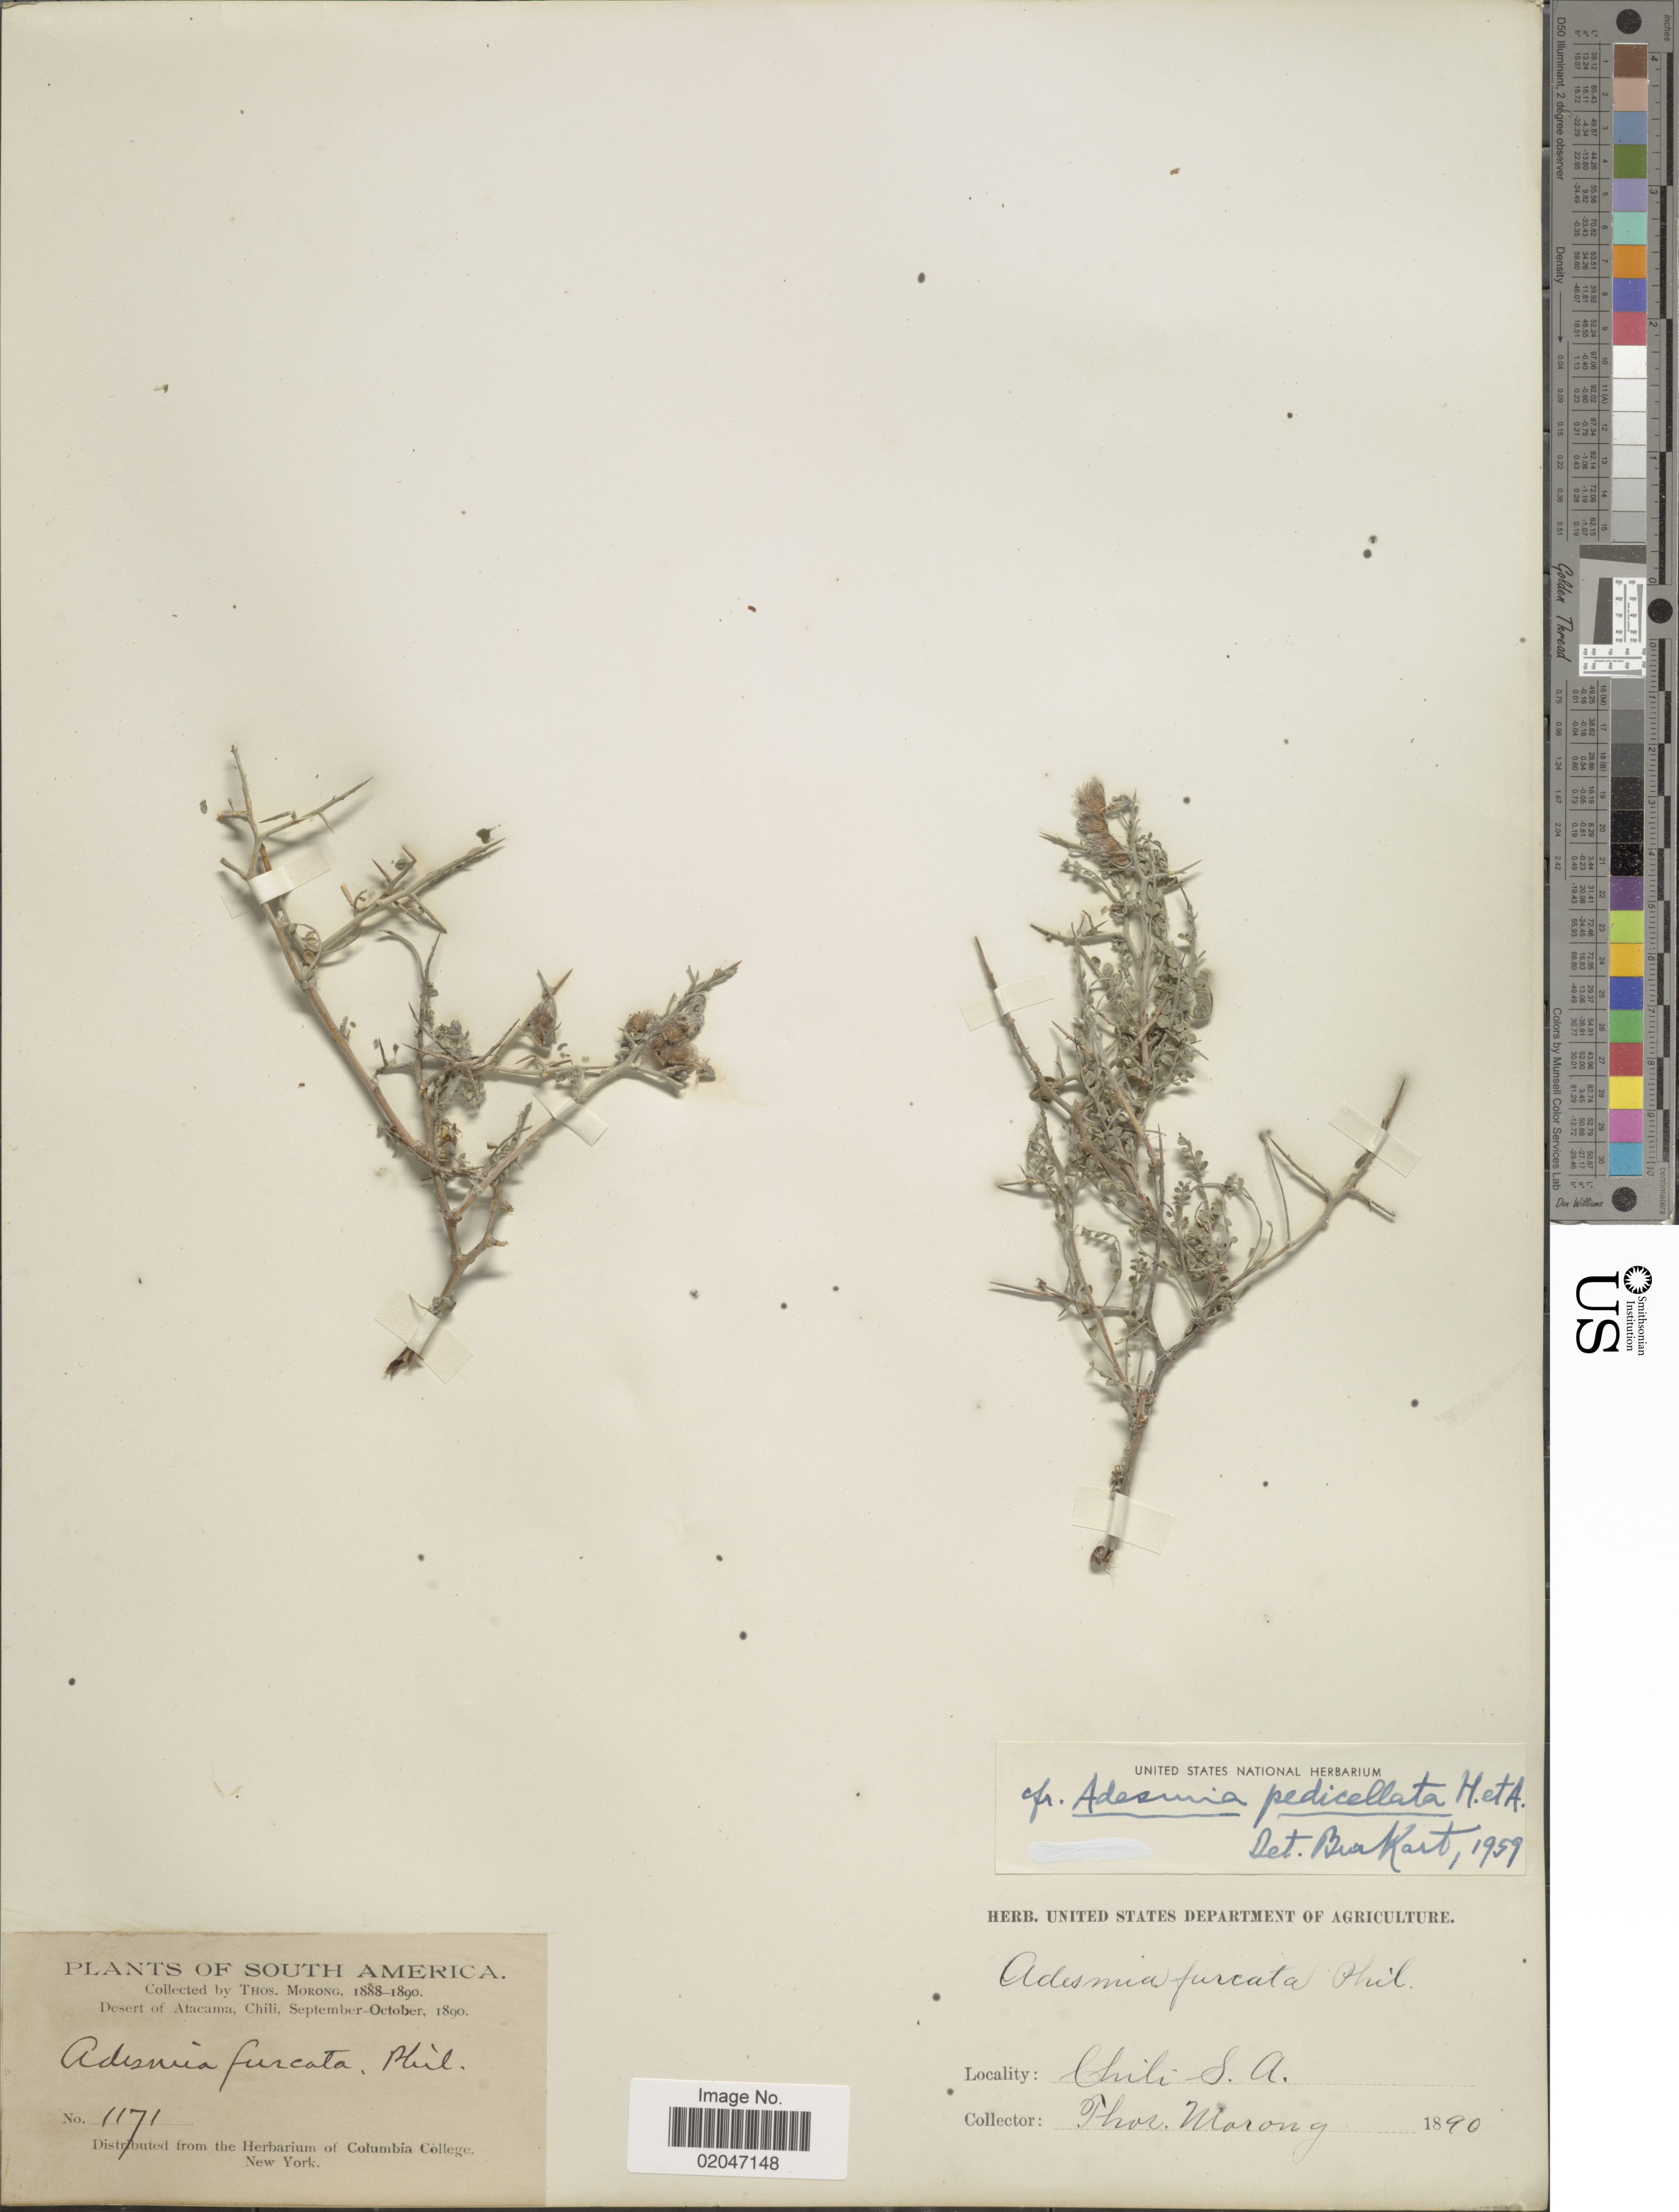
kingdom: Plantae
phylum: Tracheophyta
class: Magnoliopsida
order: Fabales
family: Fabaceae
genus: Adesmia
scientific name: Adesmia pedicellata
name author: Hook. & Arn.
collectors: T. Morong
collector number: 1171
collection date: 1888-09/1890-10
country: Chile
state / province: Atacama (III)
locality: Desert of Atacama